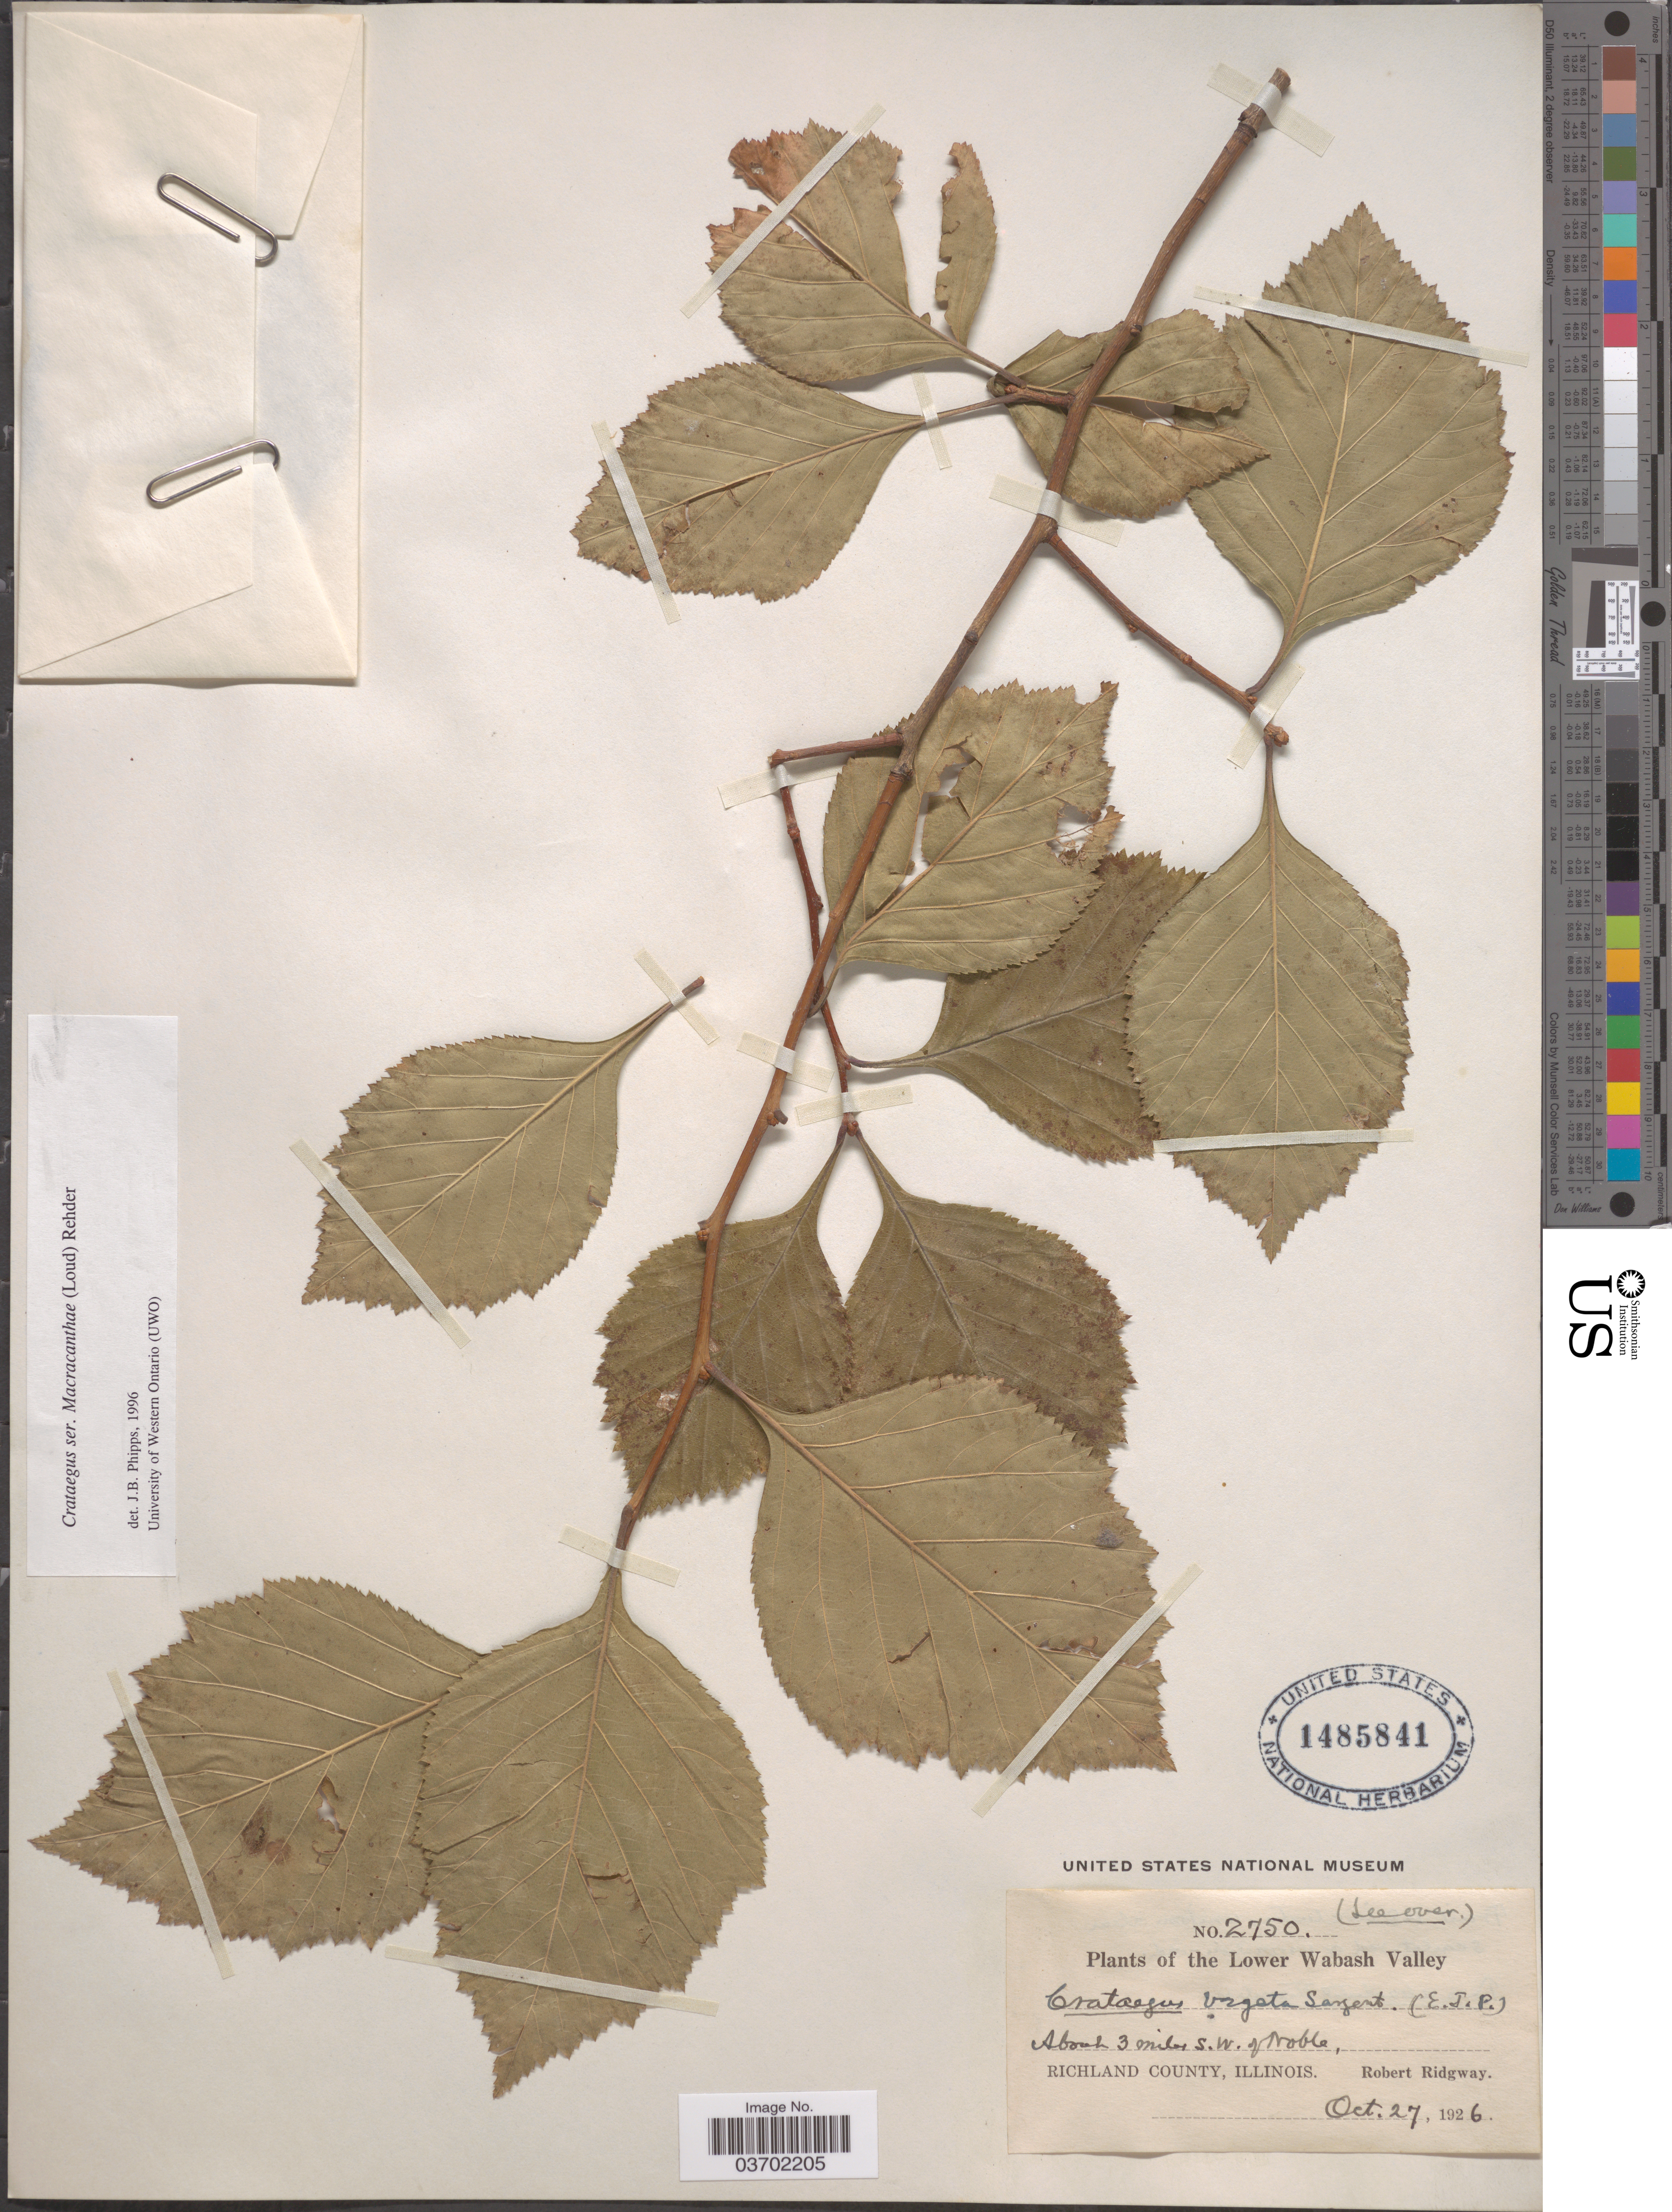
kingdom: Plantae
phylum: Tracheophyta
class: Magnoliopsida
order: Rosales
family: Rosaceae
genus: Crataegus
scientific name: Crataegus vegeta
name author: Sarg.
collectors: R. Ridgway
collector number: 2750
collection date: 1926-10-27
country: United States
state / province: Illinois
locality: Lower Wabash Valley. About 3 miles S.W. of Noble, Richland County.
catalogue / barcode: US 1485841